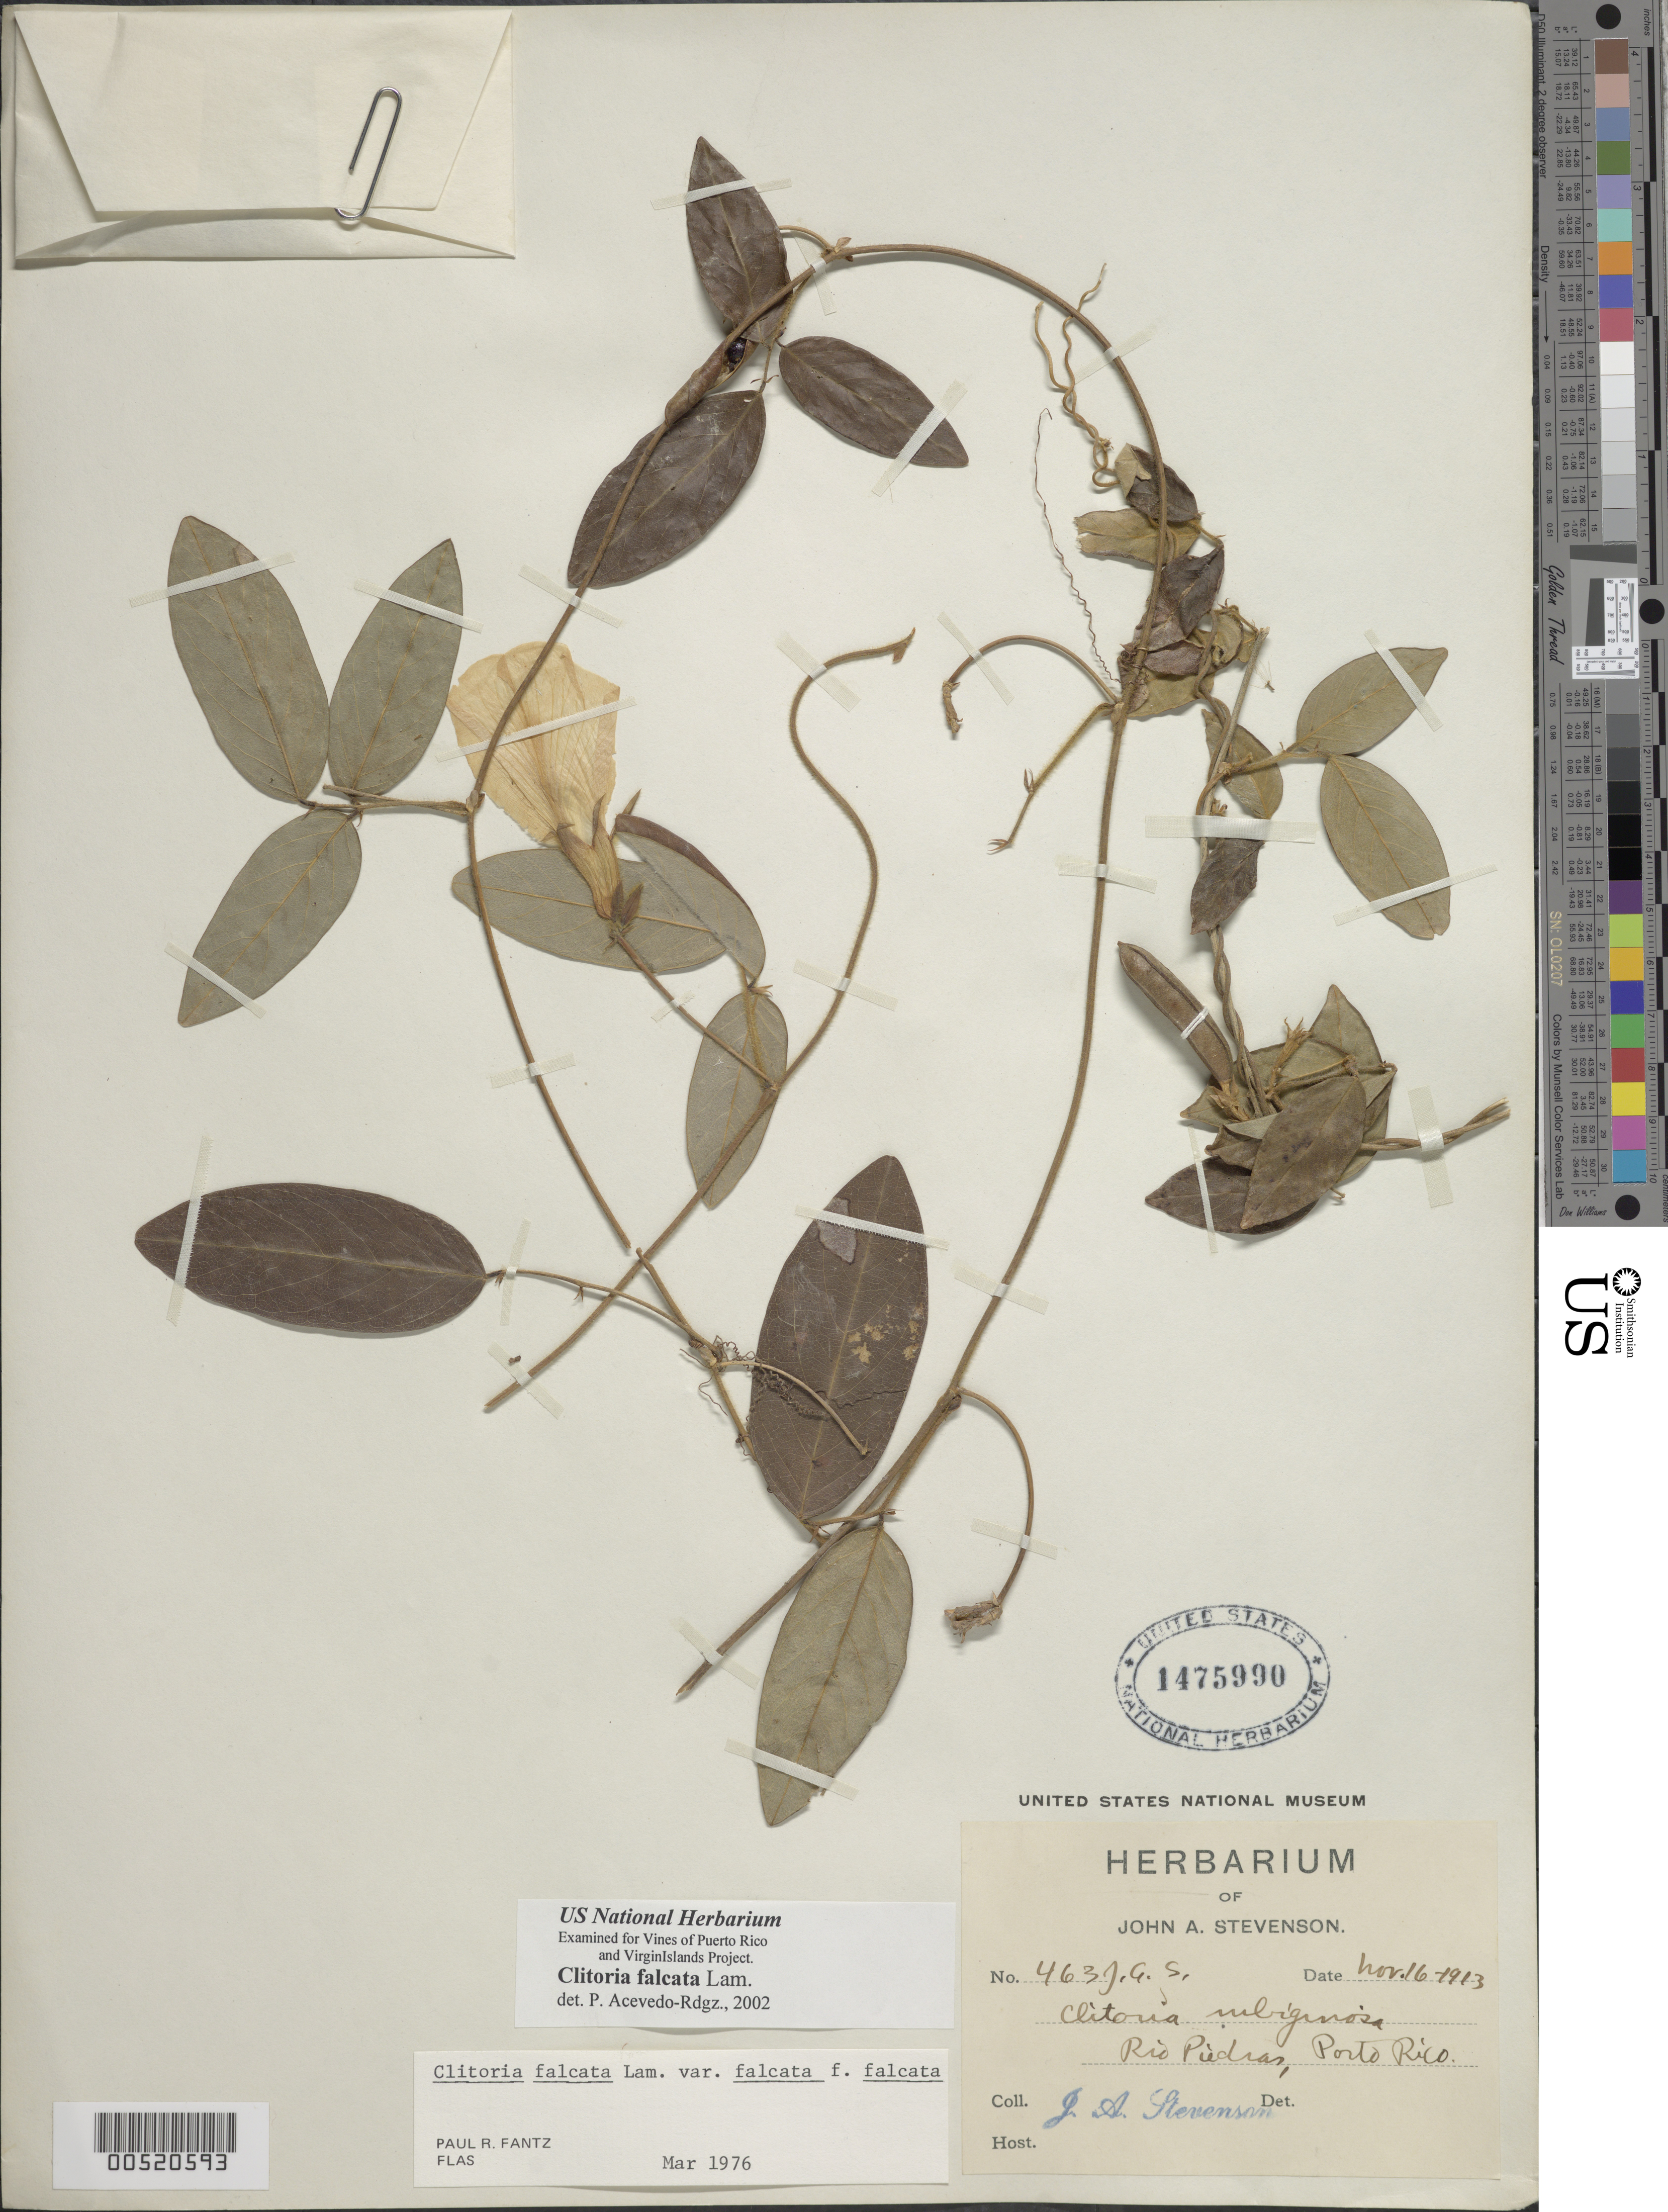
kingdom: Plantae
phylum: Tracheophyta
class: Magnoliopsida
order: Fabales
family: Fabaceae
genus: Clitoria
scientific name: Clitoria rubiginosa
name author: Juss.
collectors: J. Stevenson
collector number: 463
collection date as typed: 16 Nov 1913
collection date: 1913-11-16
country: Puerto Rico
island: Greater Antilles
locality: Rio Piedras.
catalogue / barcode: US 1475990